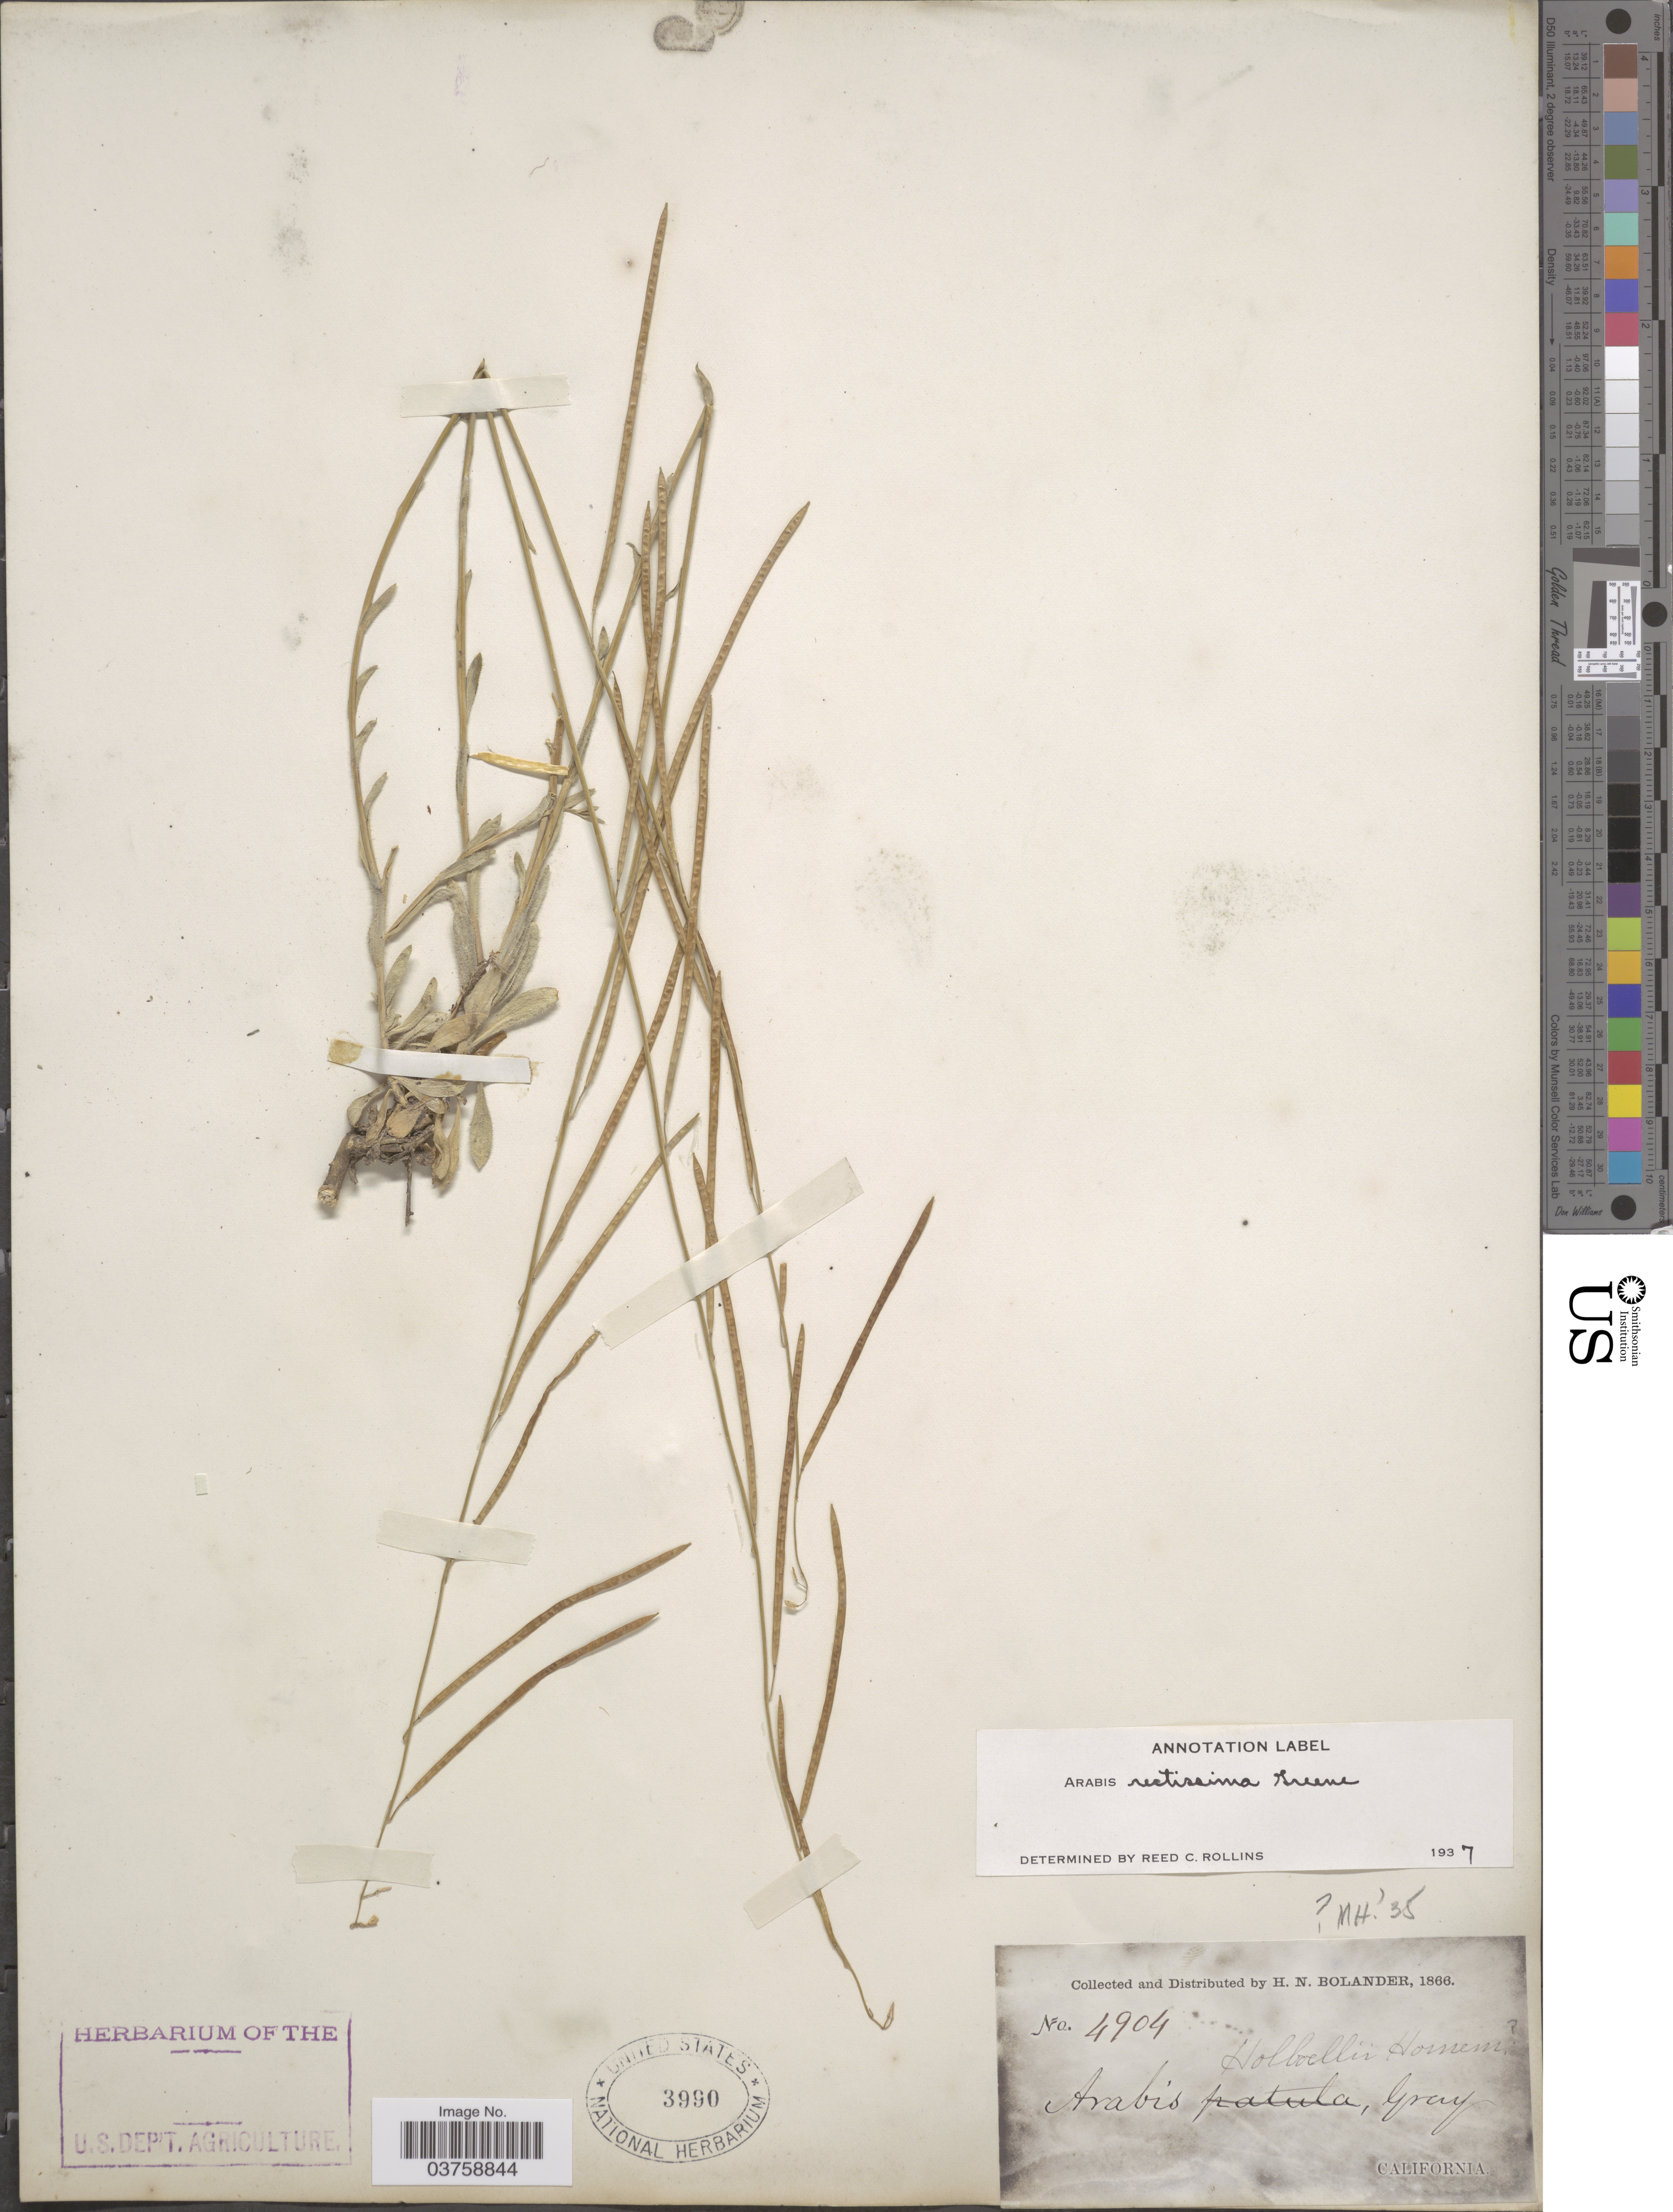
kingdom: Plantae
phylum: Tracheophyta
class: Magnoliopsida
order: Brassicales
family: Brassicaceae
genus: Arabis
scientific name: Arabis rectissima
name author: Greene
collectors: H. Bolander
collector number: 4904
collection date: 1866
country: United States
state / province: California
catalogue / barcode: US 3990